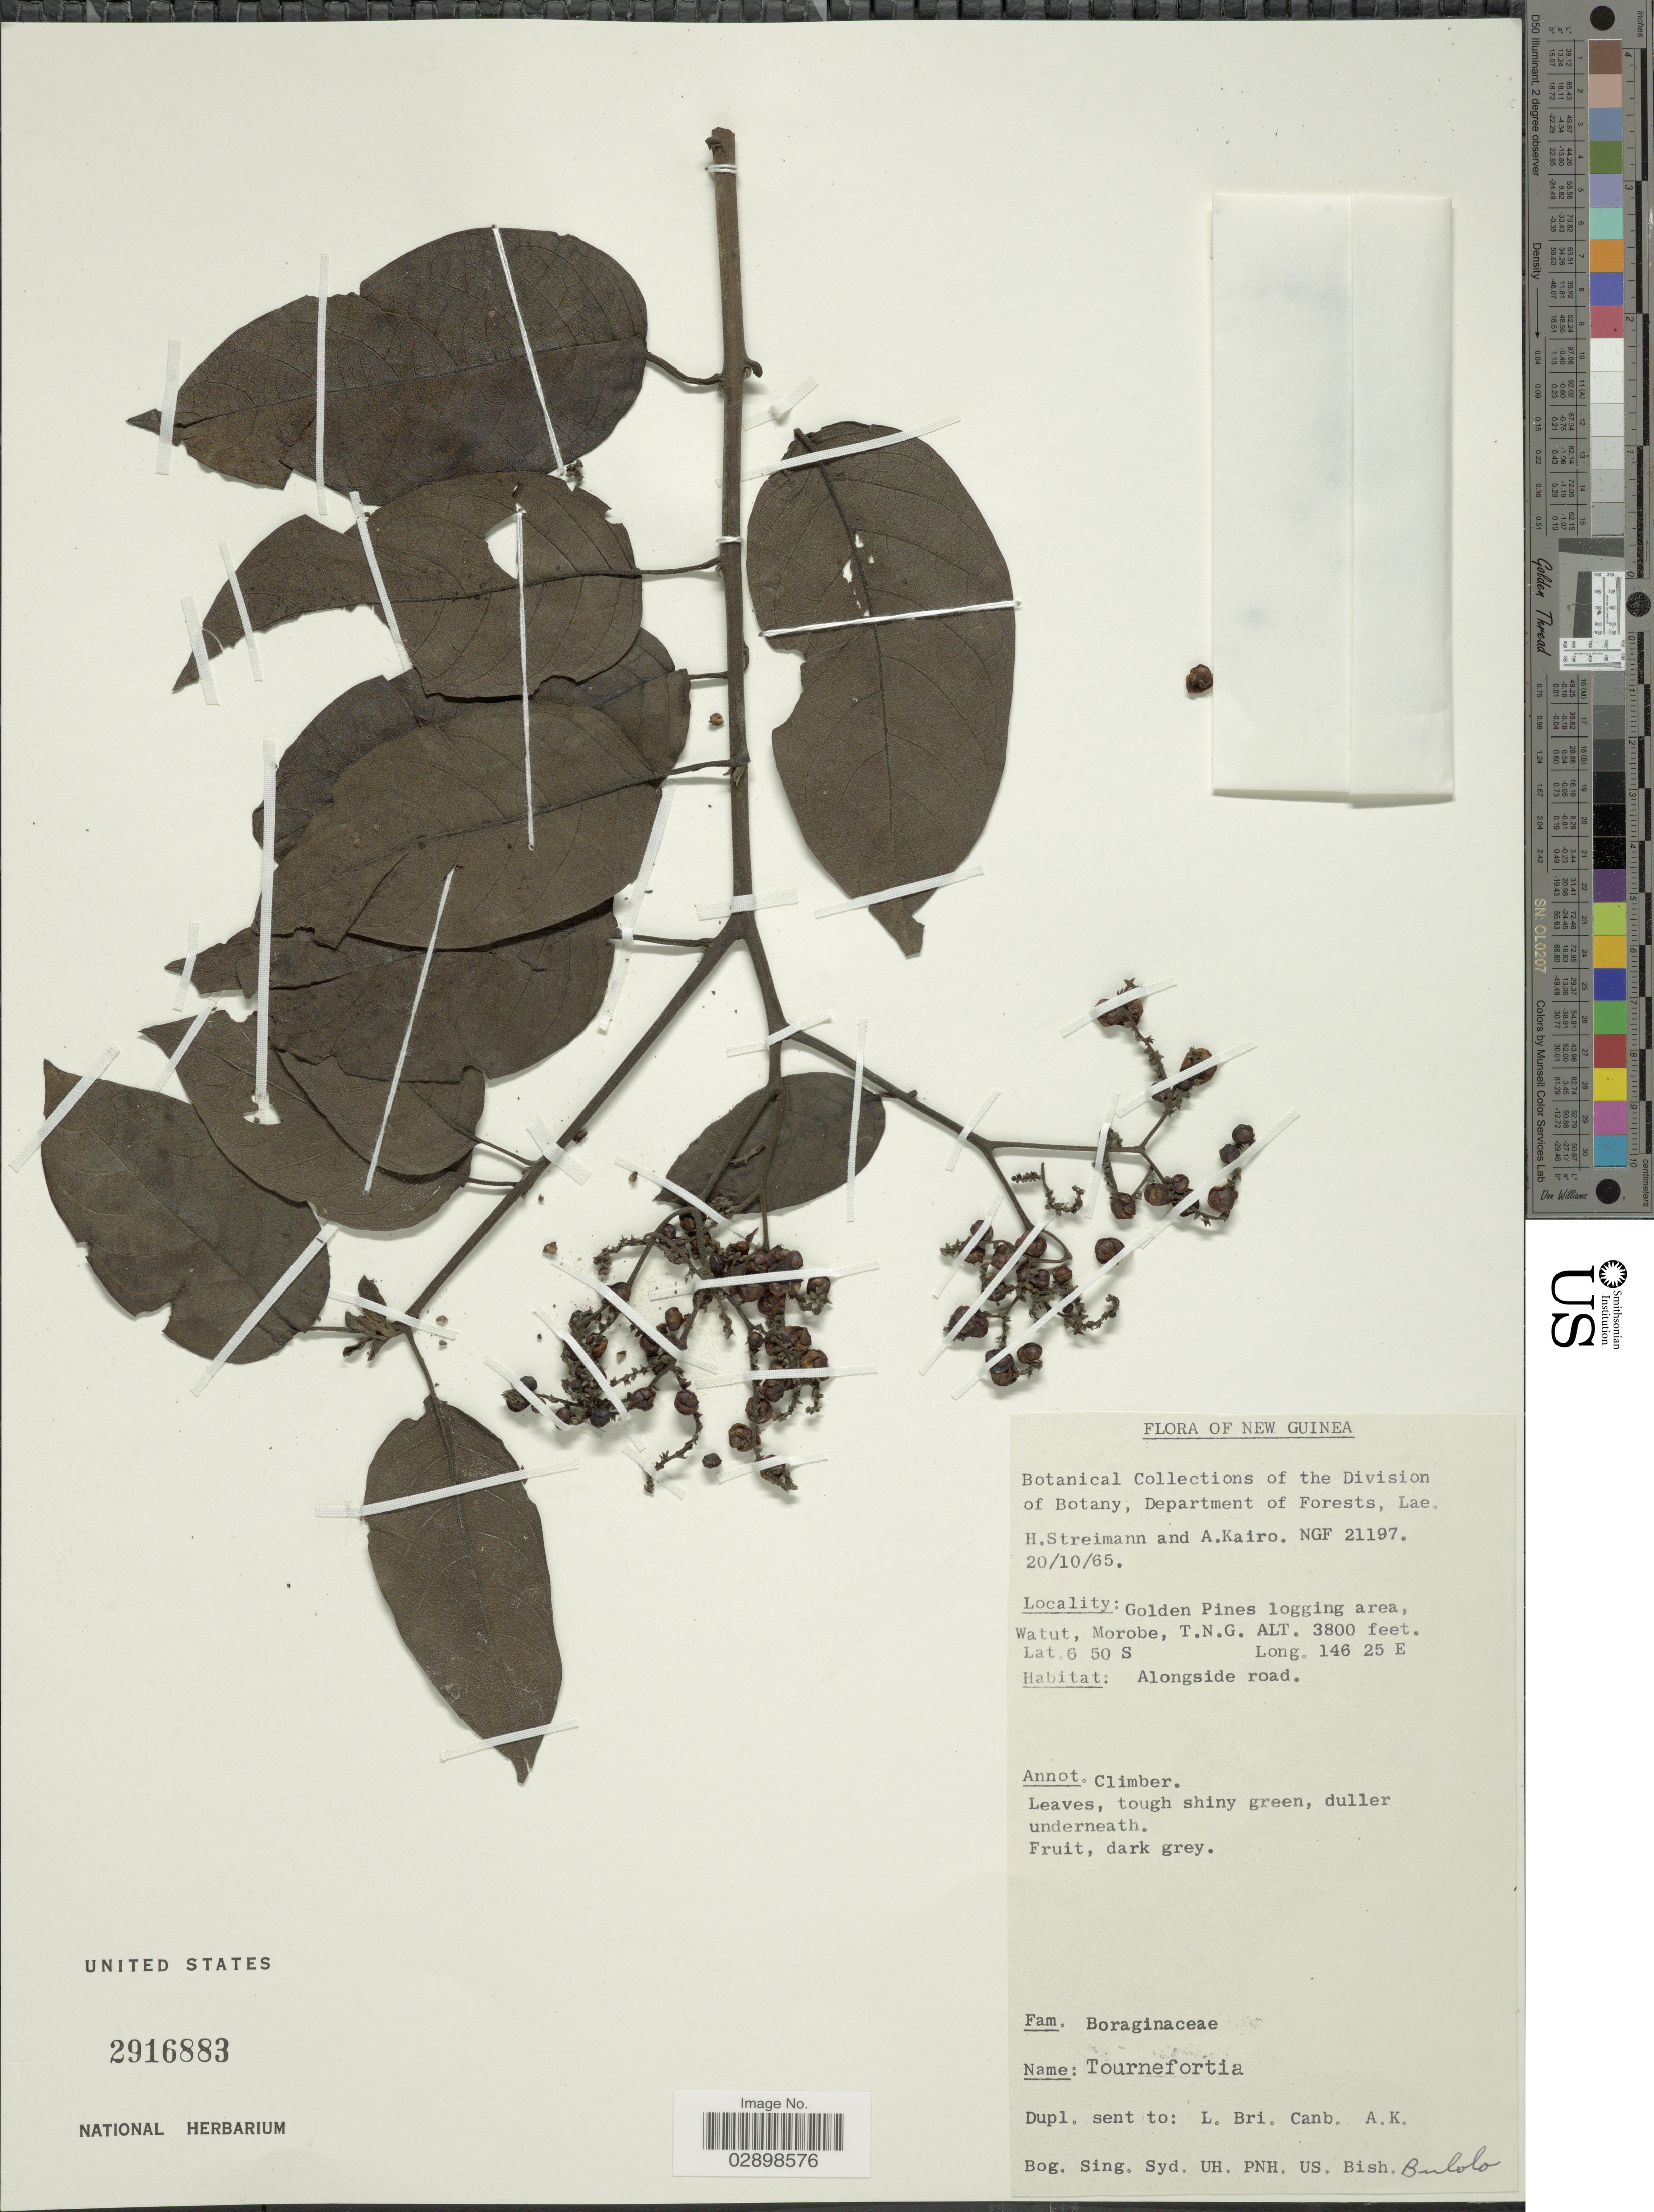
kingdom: Plantae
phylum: Tracheophyta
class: Magnoliopsida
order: Boraginales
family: Heliotropiaceae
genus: Tournefortia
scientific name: Tournefortia sp.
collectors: H. Streimann & A. Kairo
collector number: NGF21197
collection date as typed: Transcribed d/m/y: 20/10/65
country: Papua New Guinea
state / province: Morobe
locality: New Guinea. Golden Pines logging area, Watut, Morobe, T.N.G.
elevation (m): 1158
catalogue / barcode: US 2916883